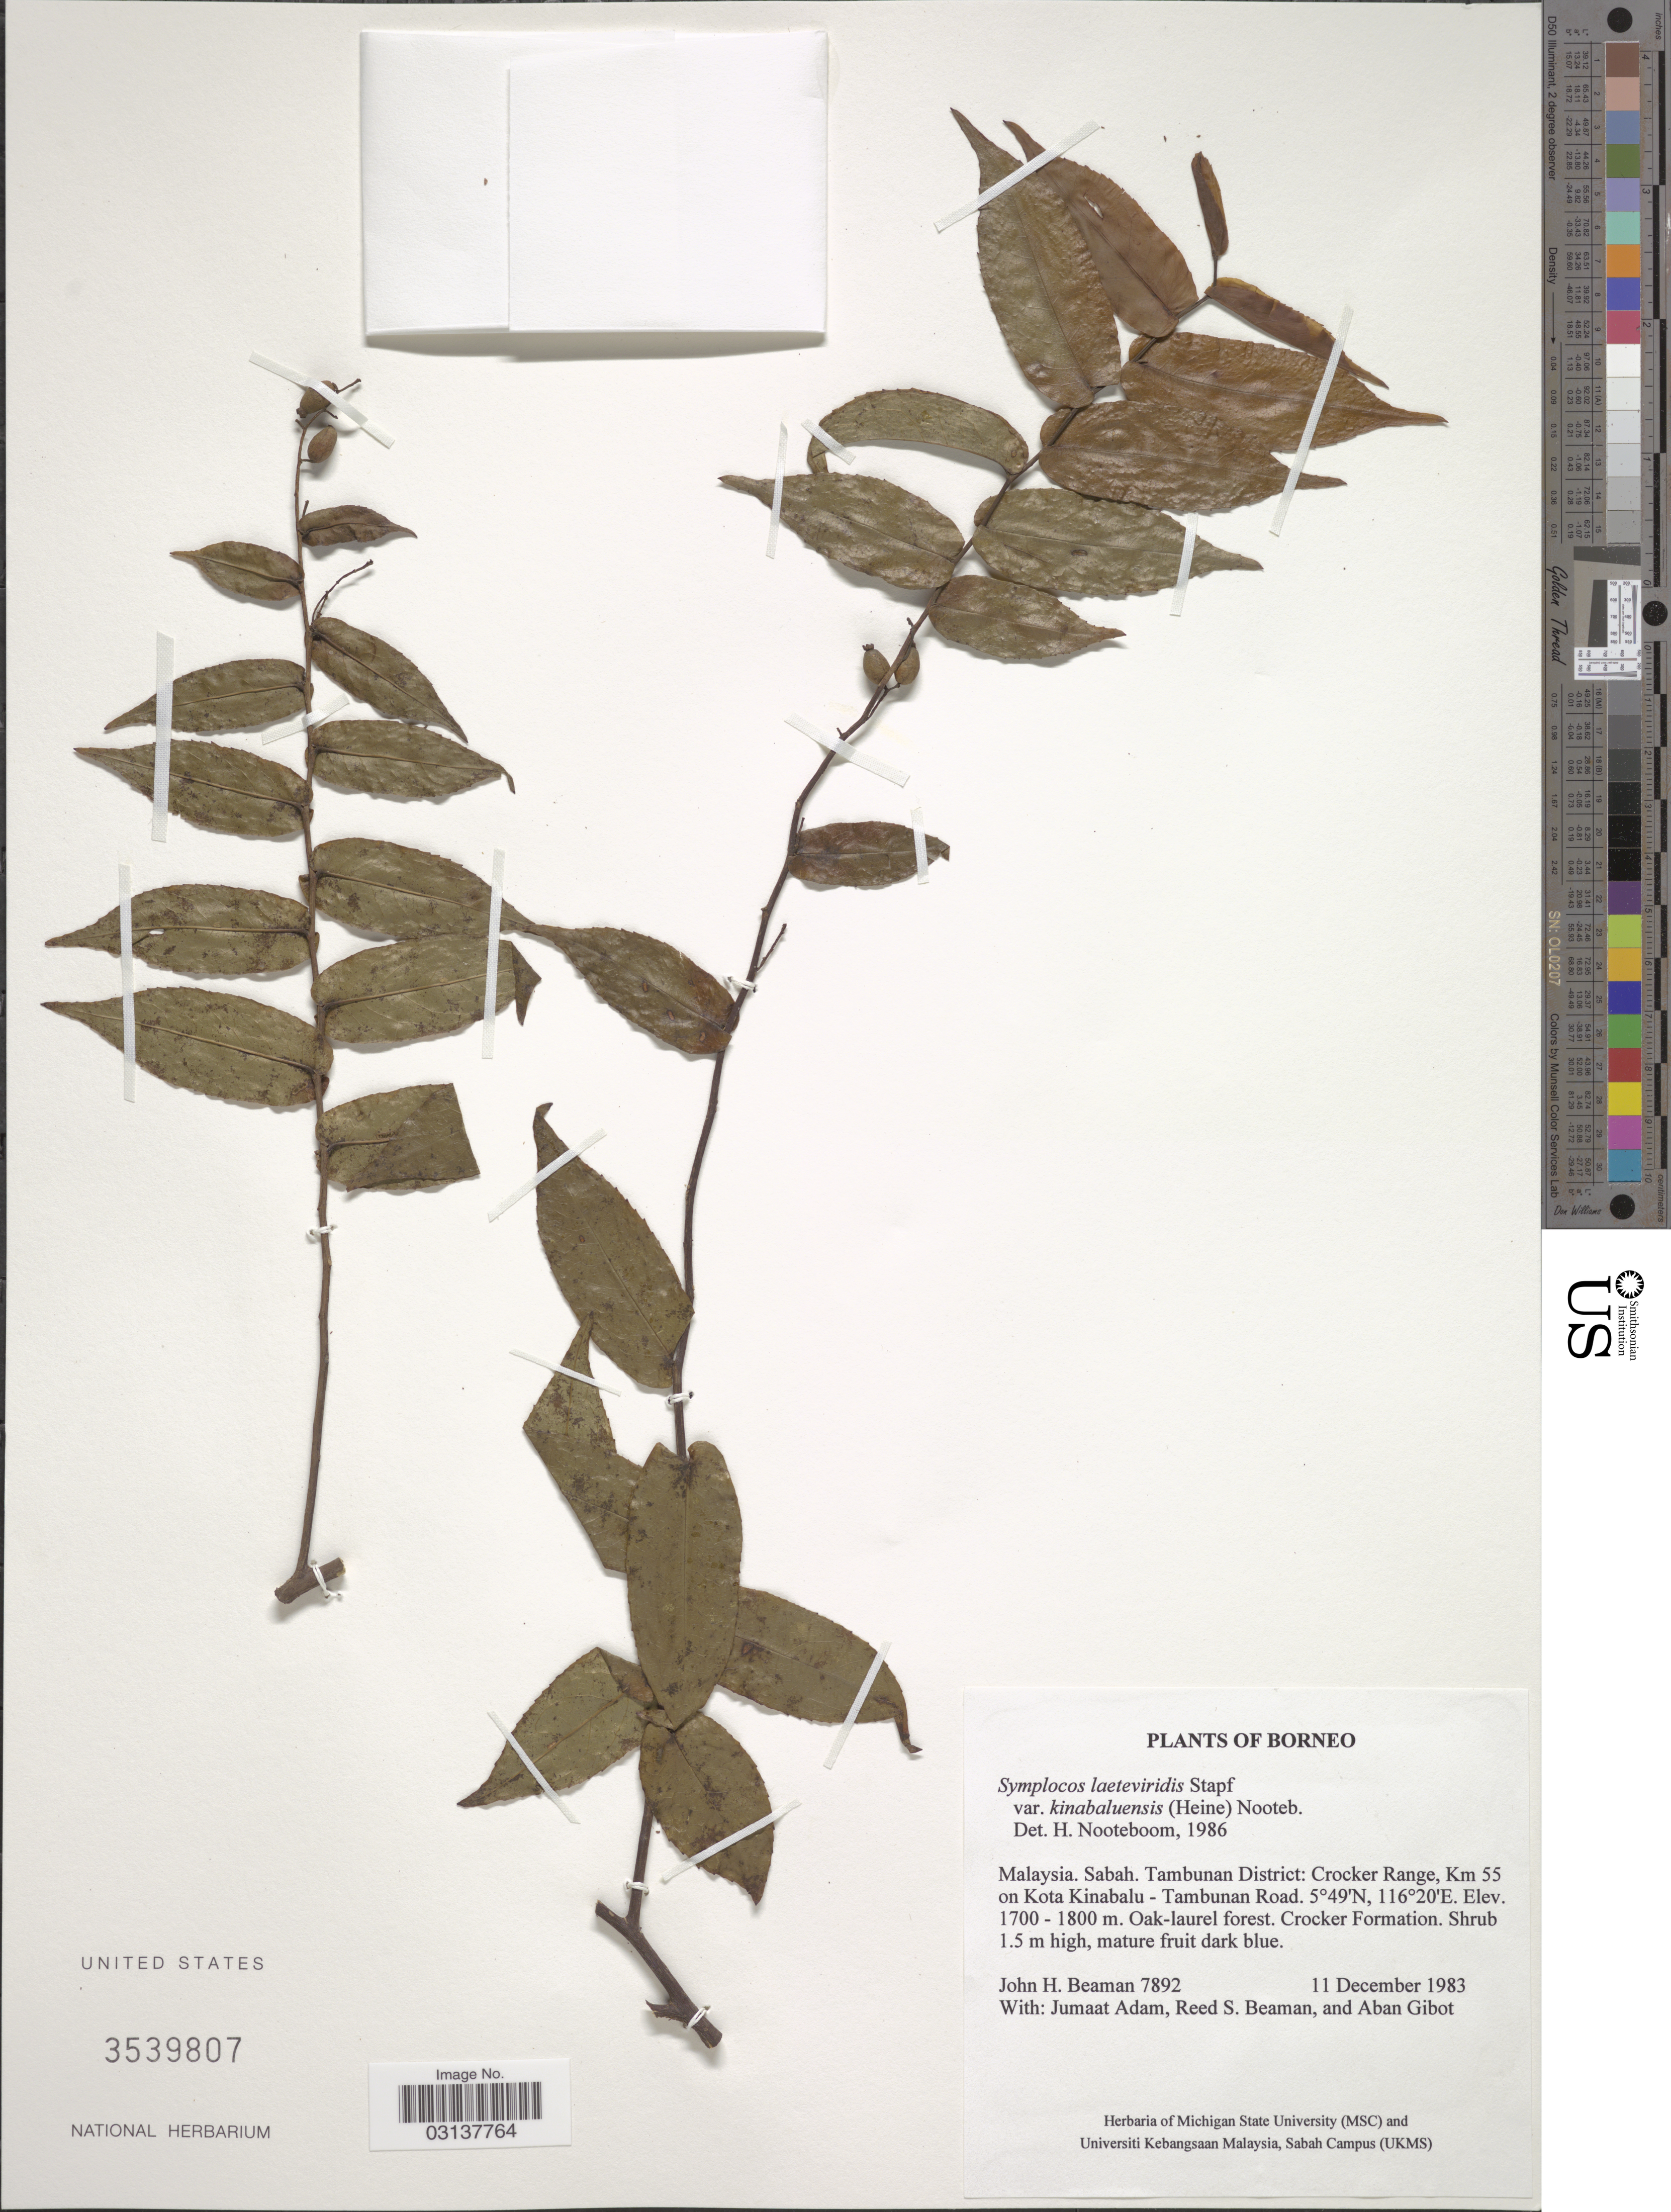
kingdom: Plantae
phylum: Tracheophyta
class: Magnoliopsida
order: Ericales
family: Symplocaceae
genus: Symplocos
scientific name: Symplocos laeteviridis var. kinabaluensis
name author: (Heine) Noot.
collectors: J. H. Beaman, J. Adam, R. S. Beaman & A. Gibot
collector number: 7892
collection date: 1983-12-11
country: Malaysia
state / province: Sabah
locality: Tambunan District: Crocker Range, Km 55 on Kota Kinabalu - Tambunan Road, Crocker Formation.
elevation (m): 1700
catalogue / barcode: US 3539807